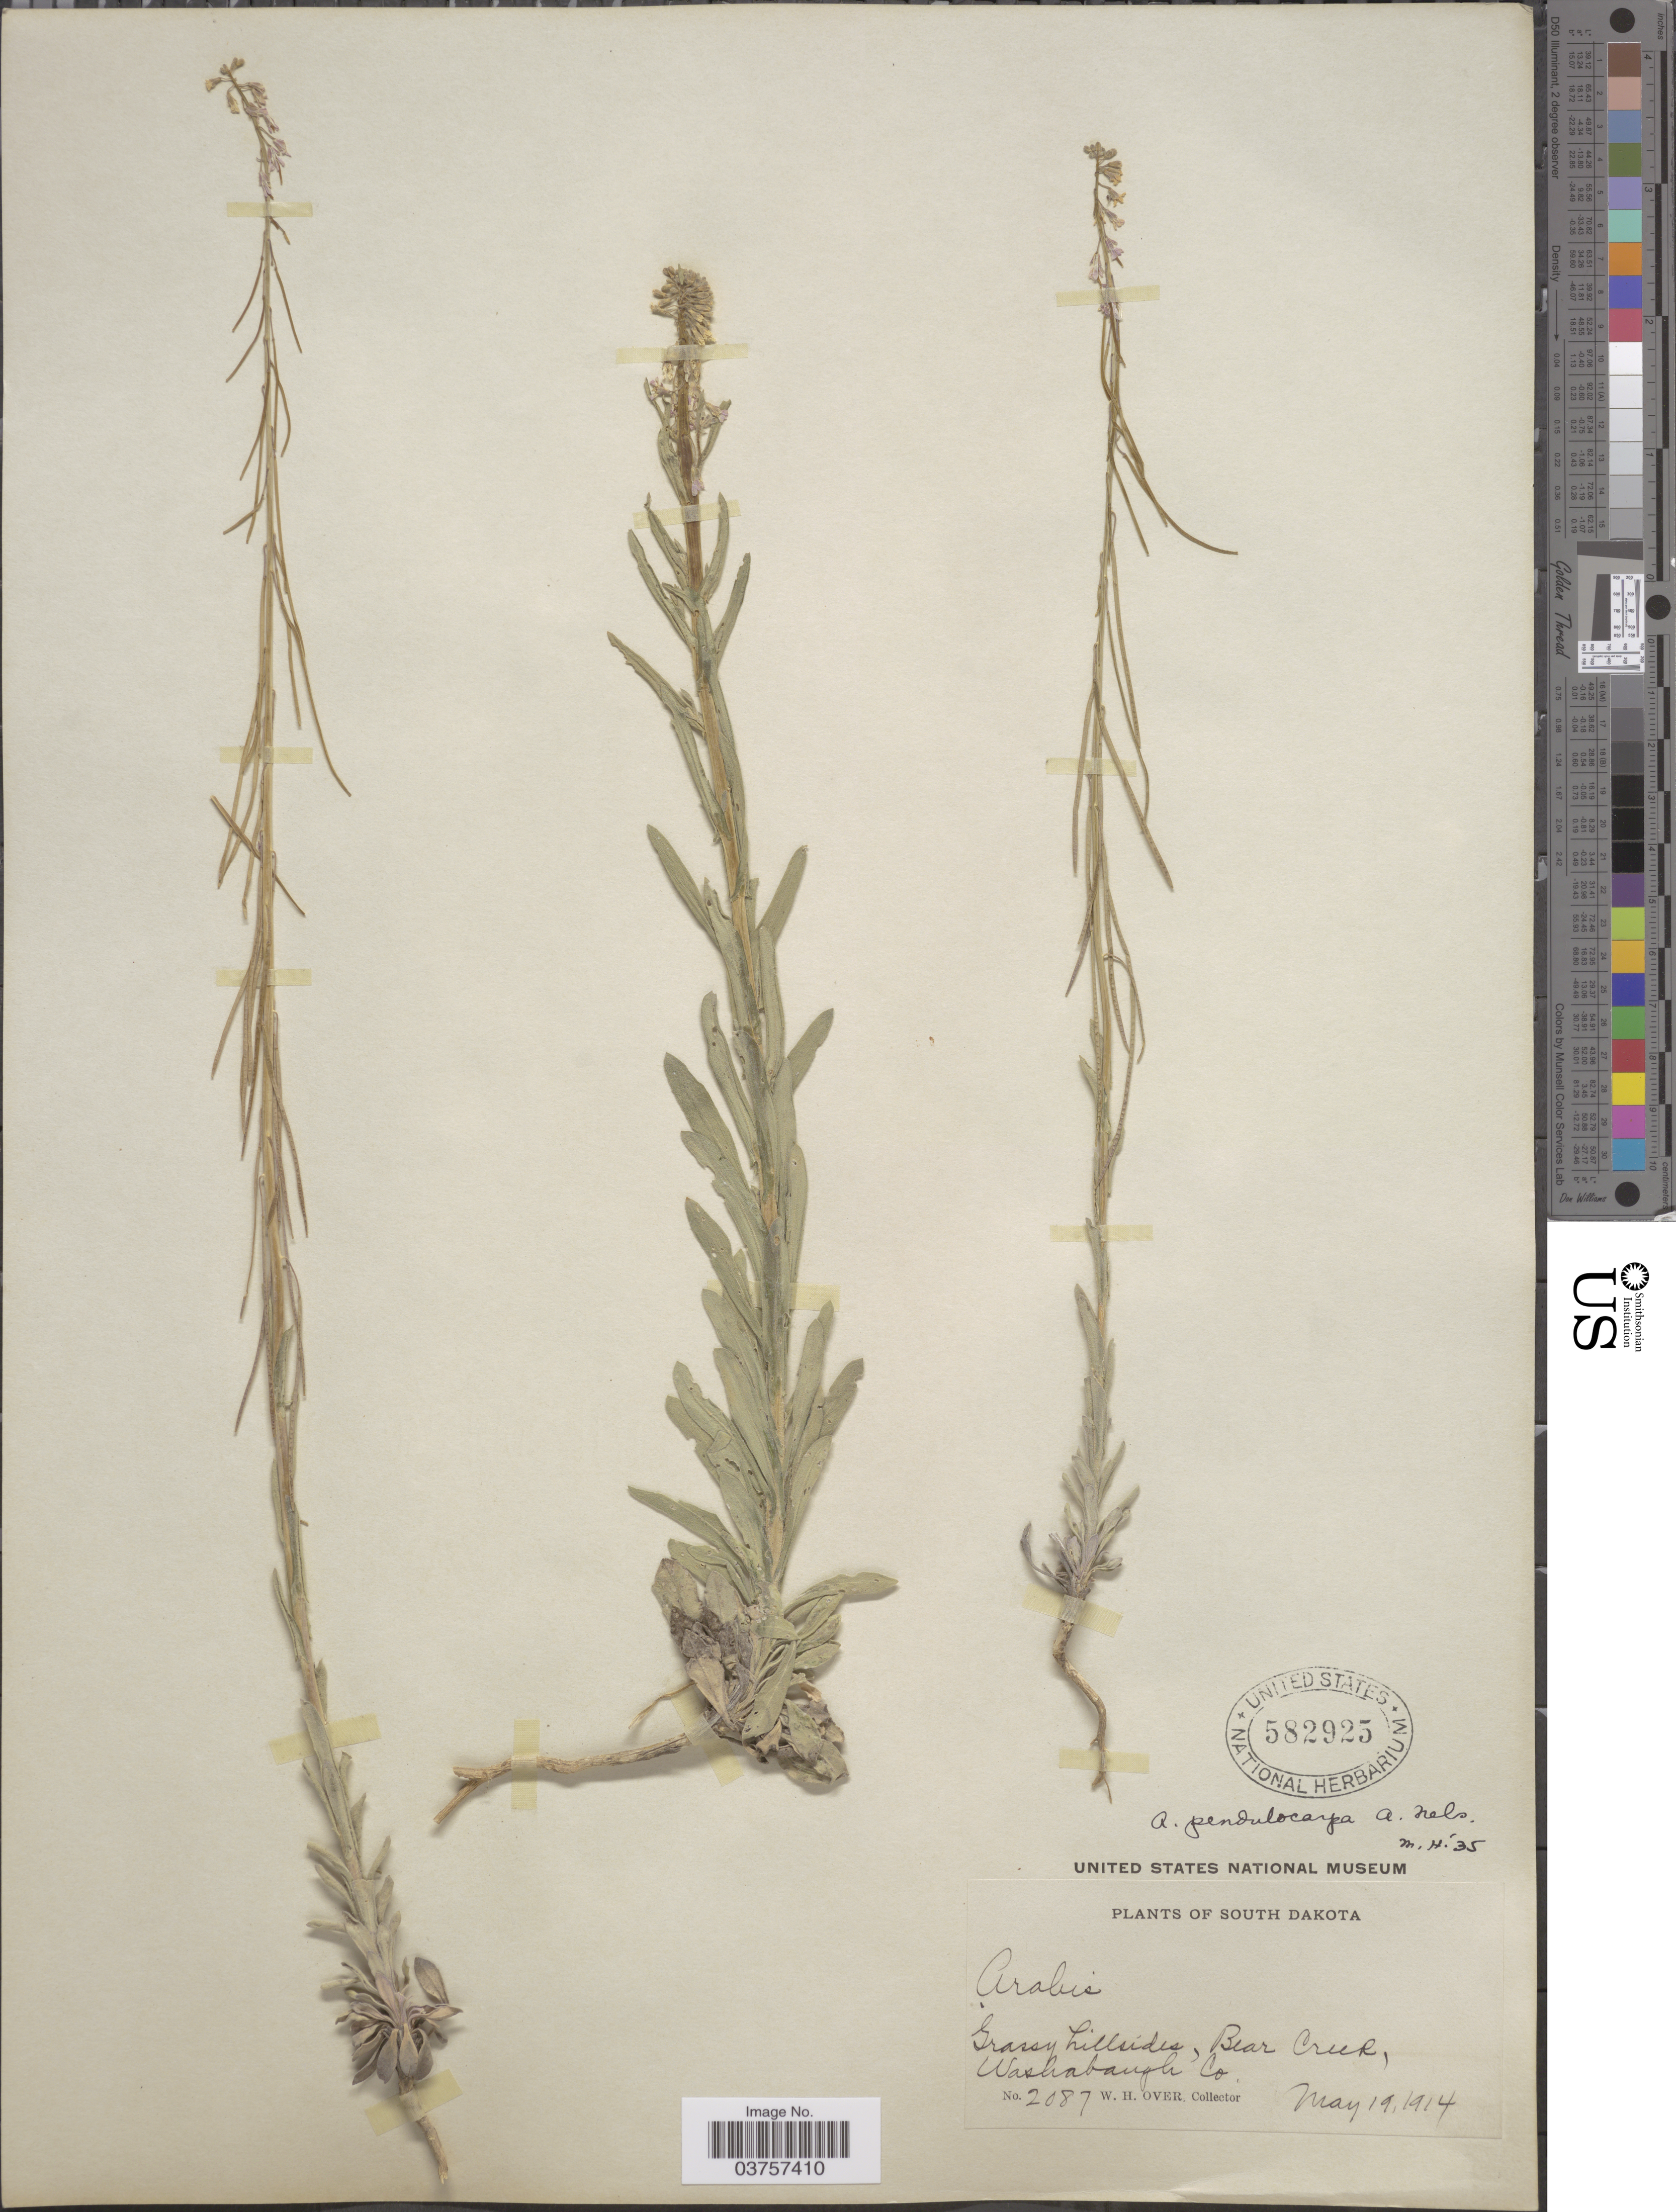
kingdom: Plantae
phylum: Tracheophyta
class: Magnoliopsida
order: Brassicales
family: Brassicaceae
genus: Arabis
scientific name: Arabis holboellii var. pendulocarpa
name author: (A. Nelson) Rollins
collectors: W. Over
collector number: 2087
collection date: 1914-05-19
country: United States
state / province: South Dakota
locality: Grassy hillside, Bear Creek, Washabaugh Co.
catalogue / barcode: US 582925